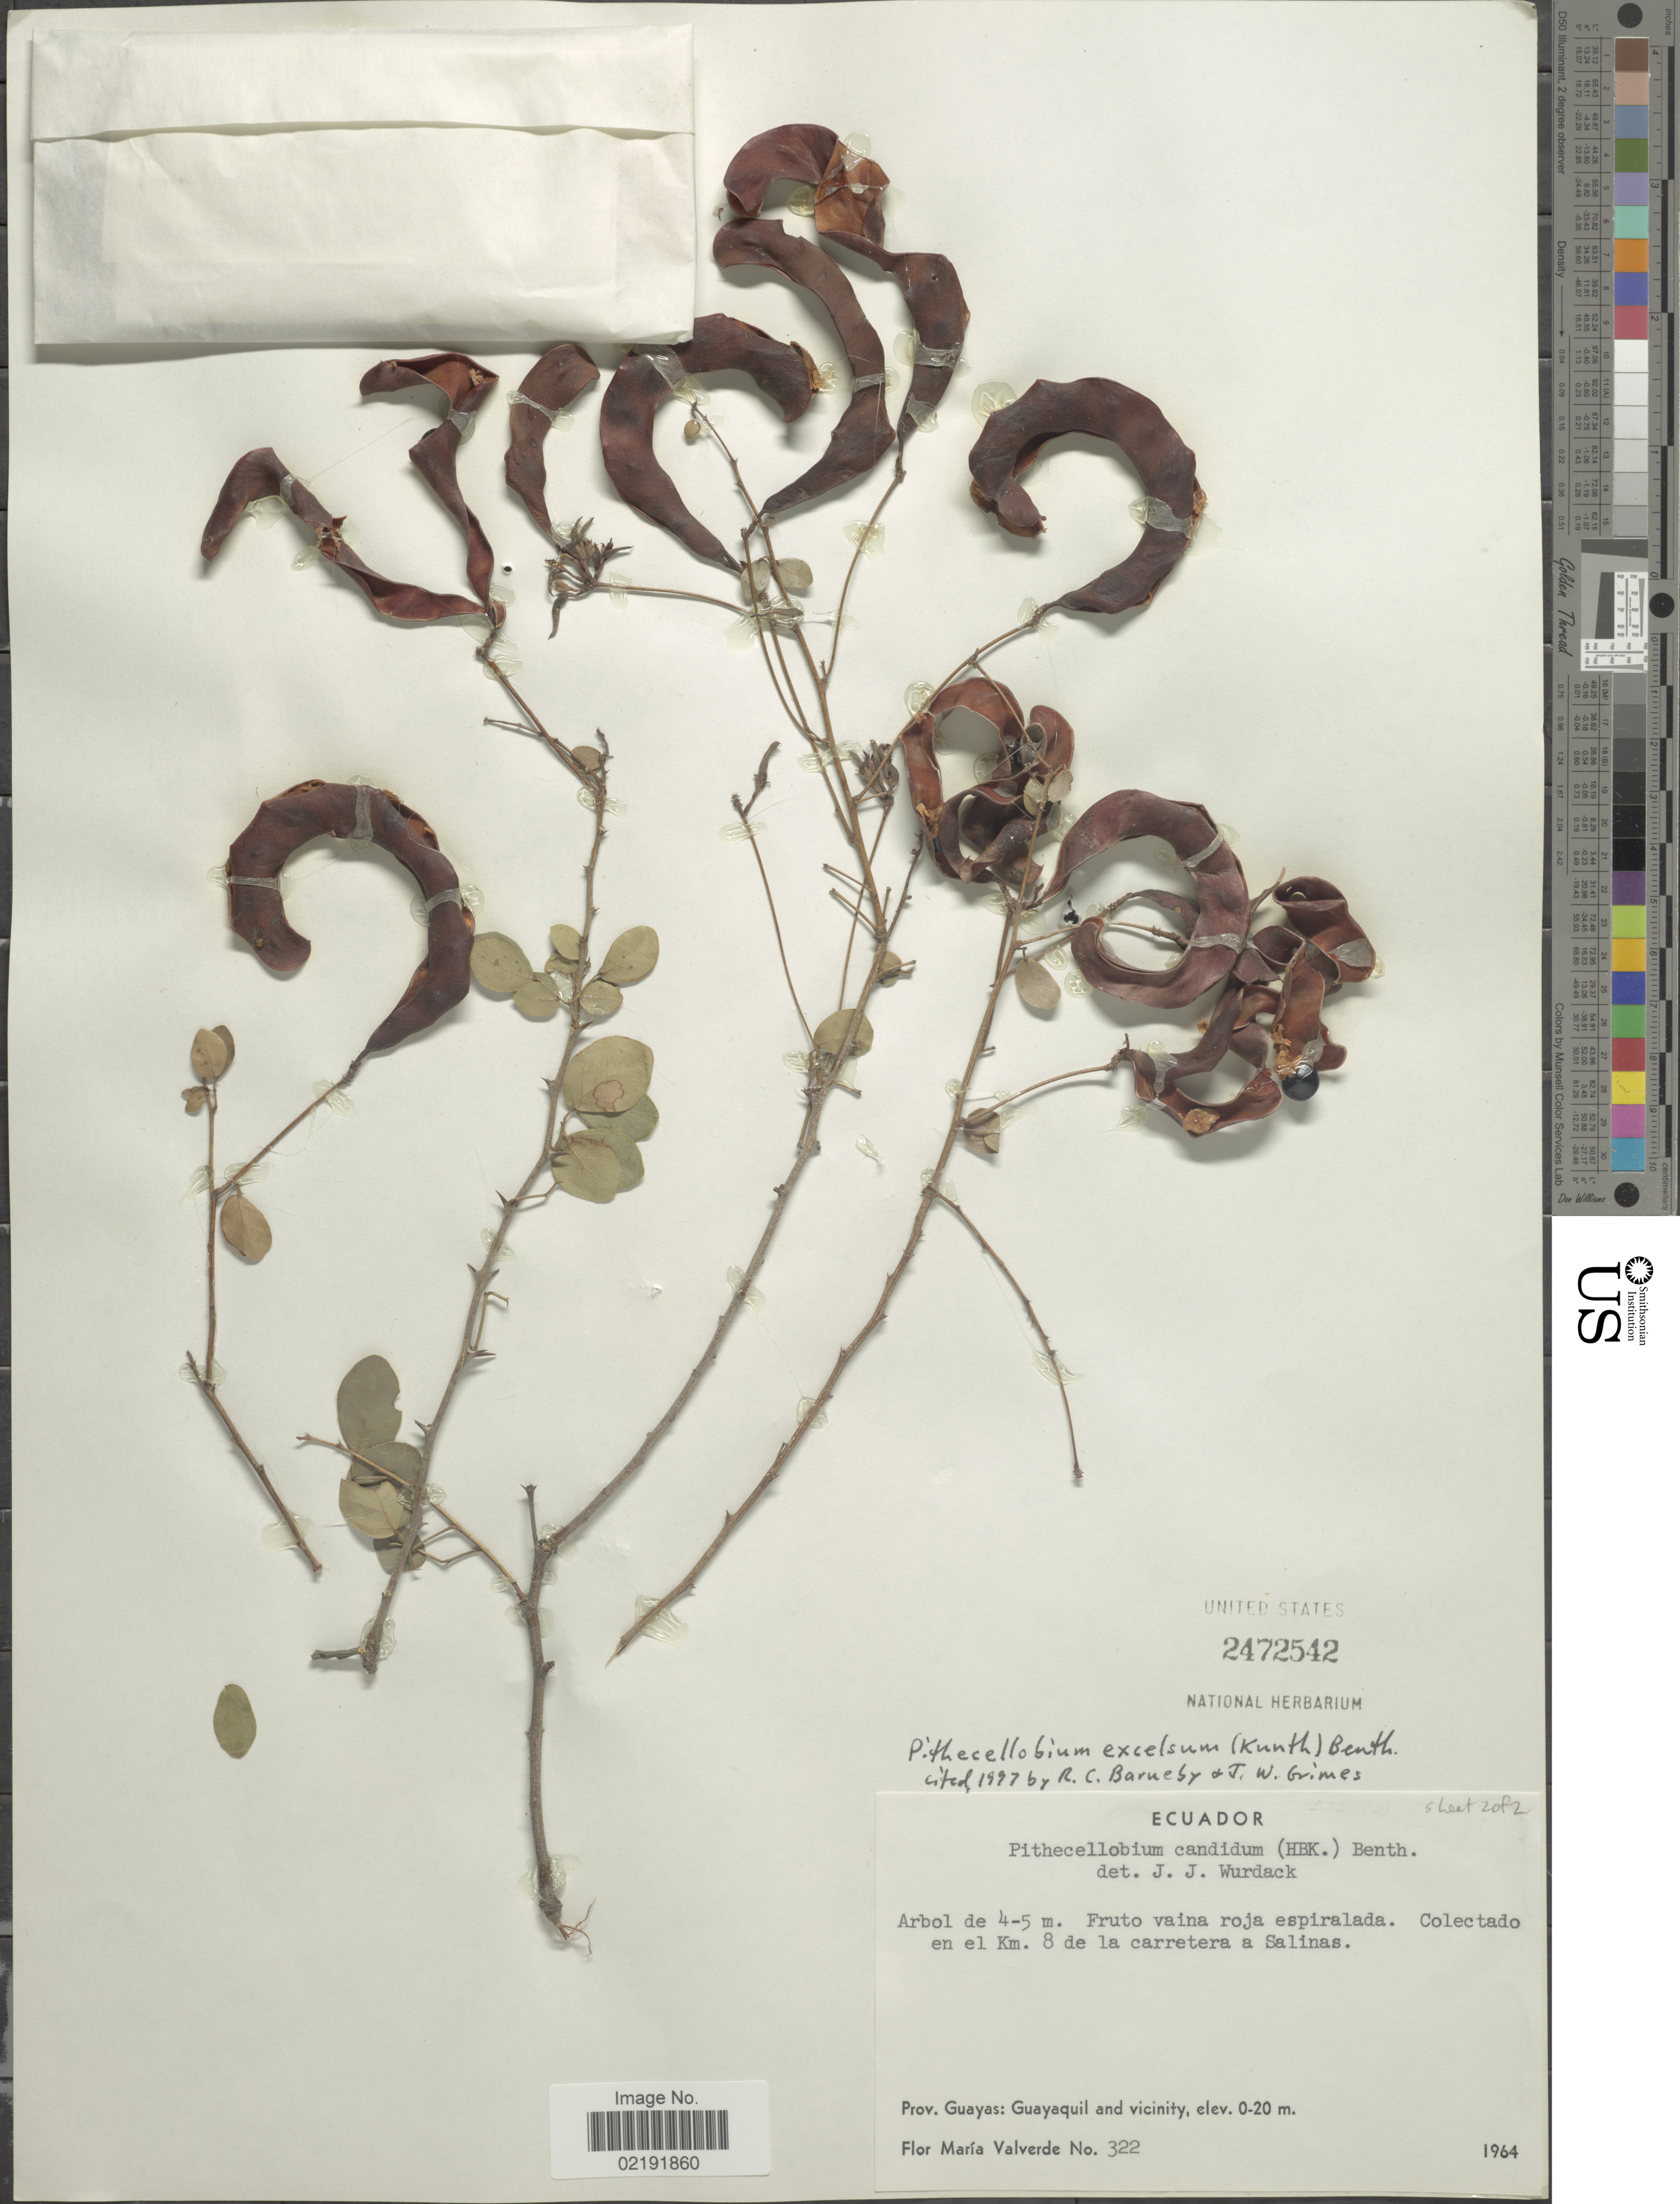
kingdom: Plantae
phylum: Tracheophyta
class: Magnoliopsida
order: Fabales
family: Fabaceae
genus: Pithecellobium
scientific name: Pithecellobium excelsum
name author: (Kunth) Mart.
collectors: F. M. Valverde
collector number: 322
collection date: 1964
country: Ecuador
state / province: Guayas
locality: Colectado en el Km. 8 de la carretera a Salinas. Prov. Guayas: Guayaquil and vicinity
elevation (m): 0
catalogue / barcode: US 2472542